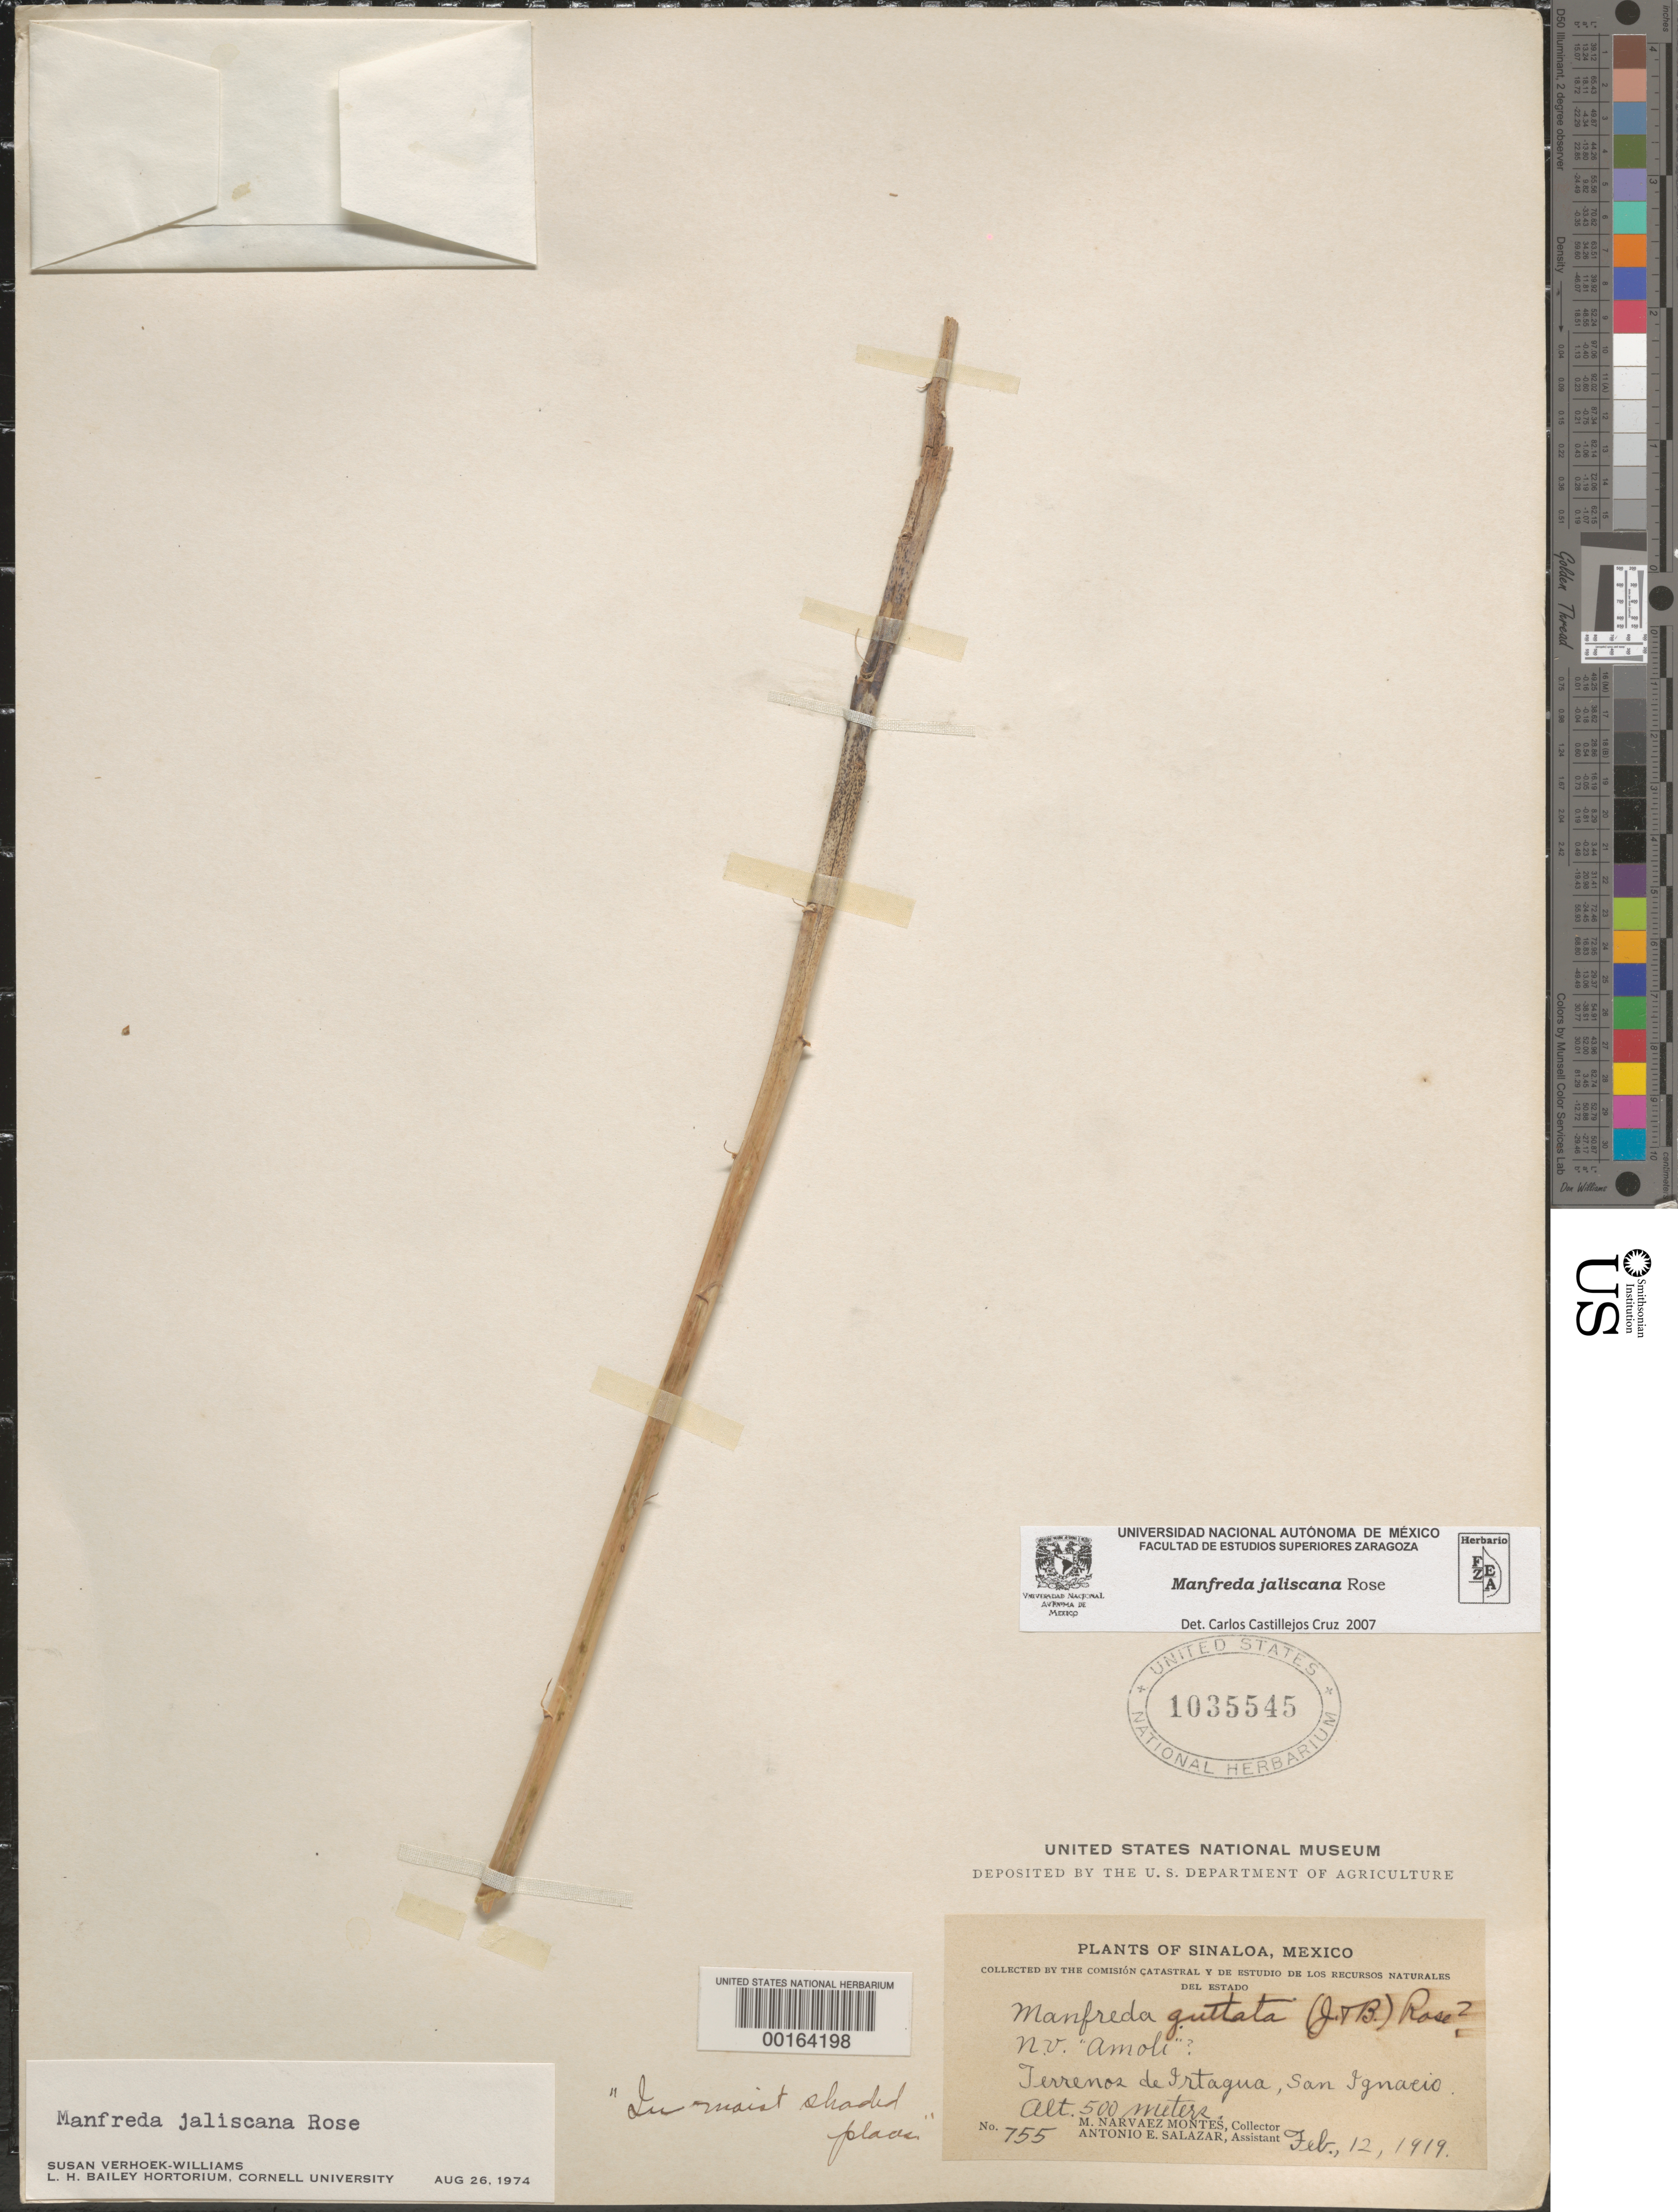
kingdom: Plantae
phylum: Tracheophyta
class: Liliopsida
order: Asparagales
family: Asparagaceae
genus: Manfreda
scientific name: Manfreda jaliscana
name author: Rose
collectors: M. Montes & A. E. Salazar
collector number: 755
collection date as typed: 12 Feb 1919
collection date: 1919-02-12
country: Mexico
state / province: Sinaloa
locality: Terrenos de irtagua, San Ignacio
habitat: In moist shaded places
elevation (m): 500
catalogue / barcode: US 1035545